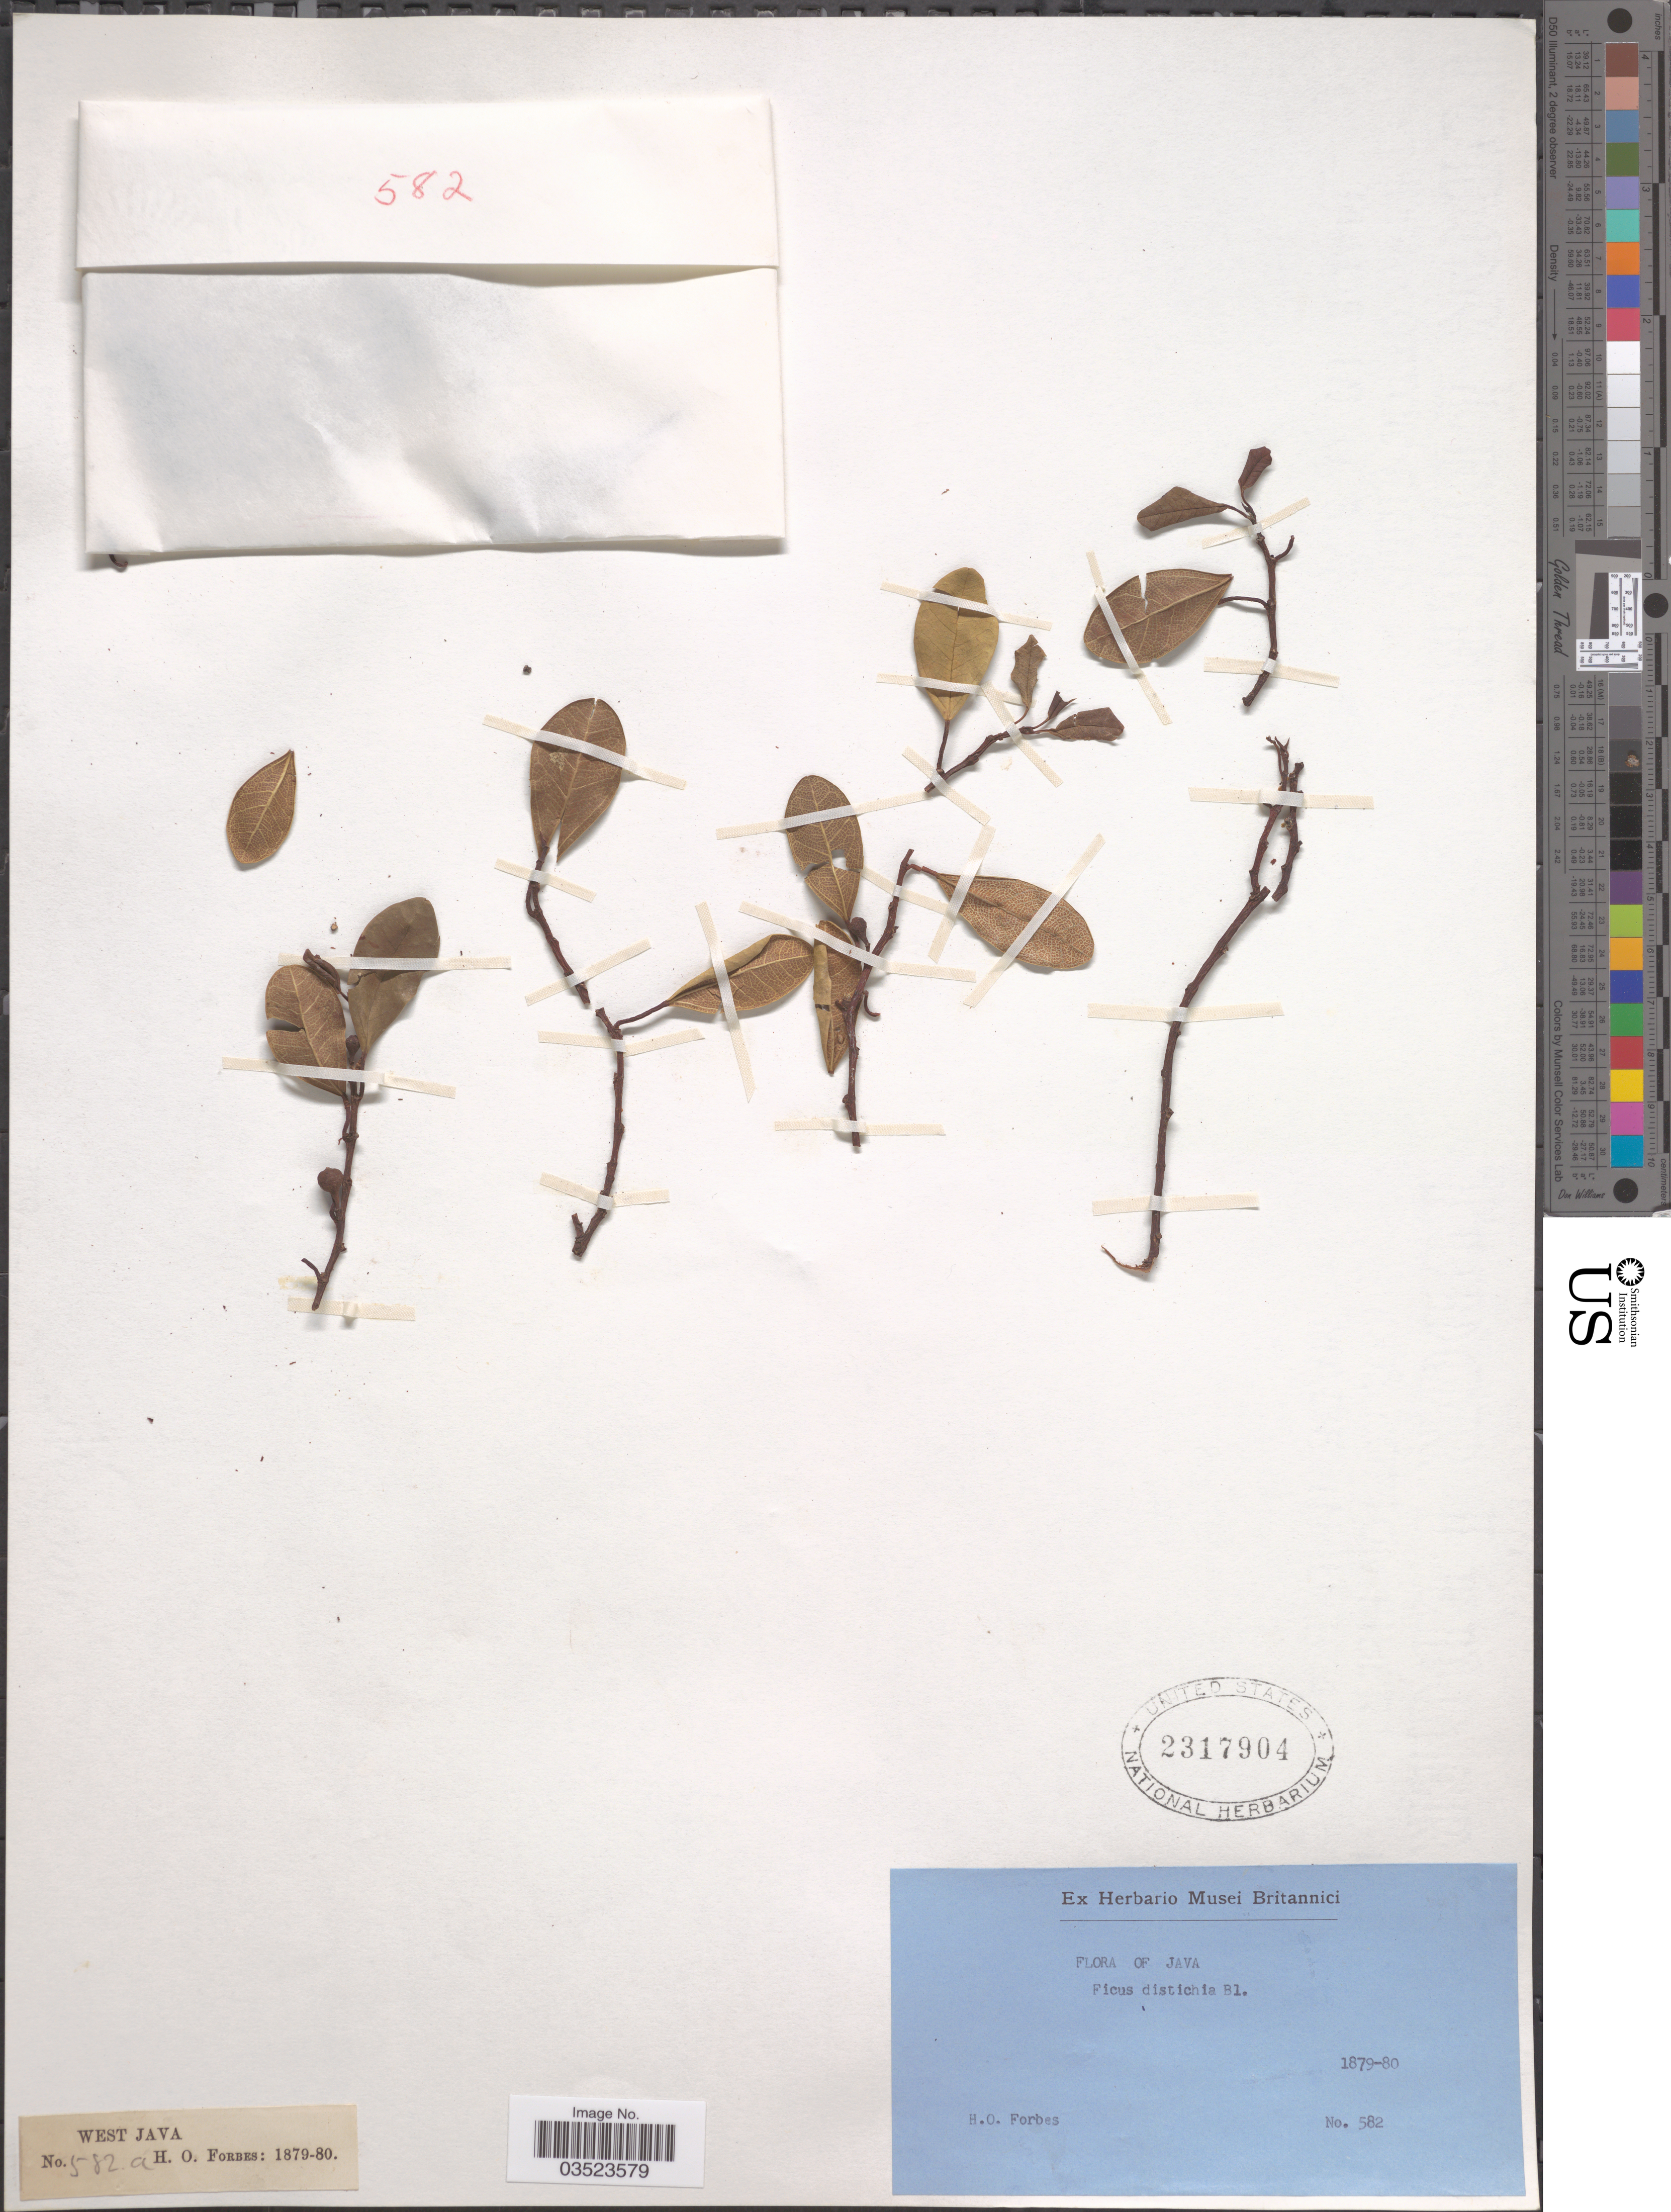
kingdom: Plantae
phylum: Tracheophyta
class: Magnoliopsida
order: Rosales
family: Moraceae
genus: Ficus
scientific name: Ficus disticha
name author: Blume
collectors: H. O. Forbes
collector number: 582a?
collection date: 1879/1880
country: Indonesia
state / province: Java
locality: West Java.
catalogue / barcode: US 2317904